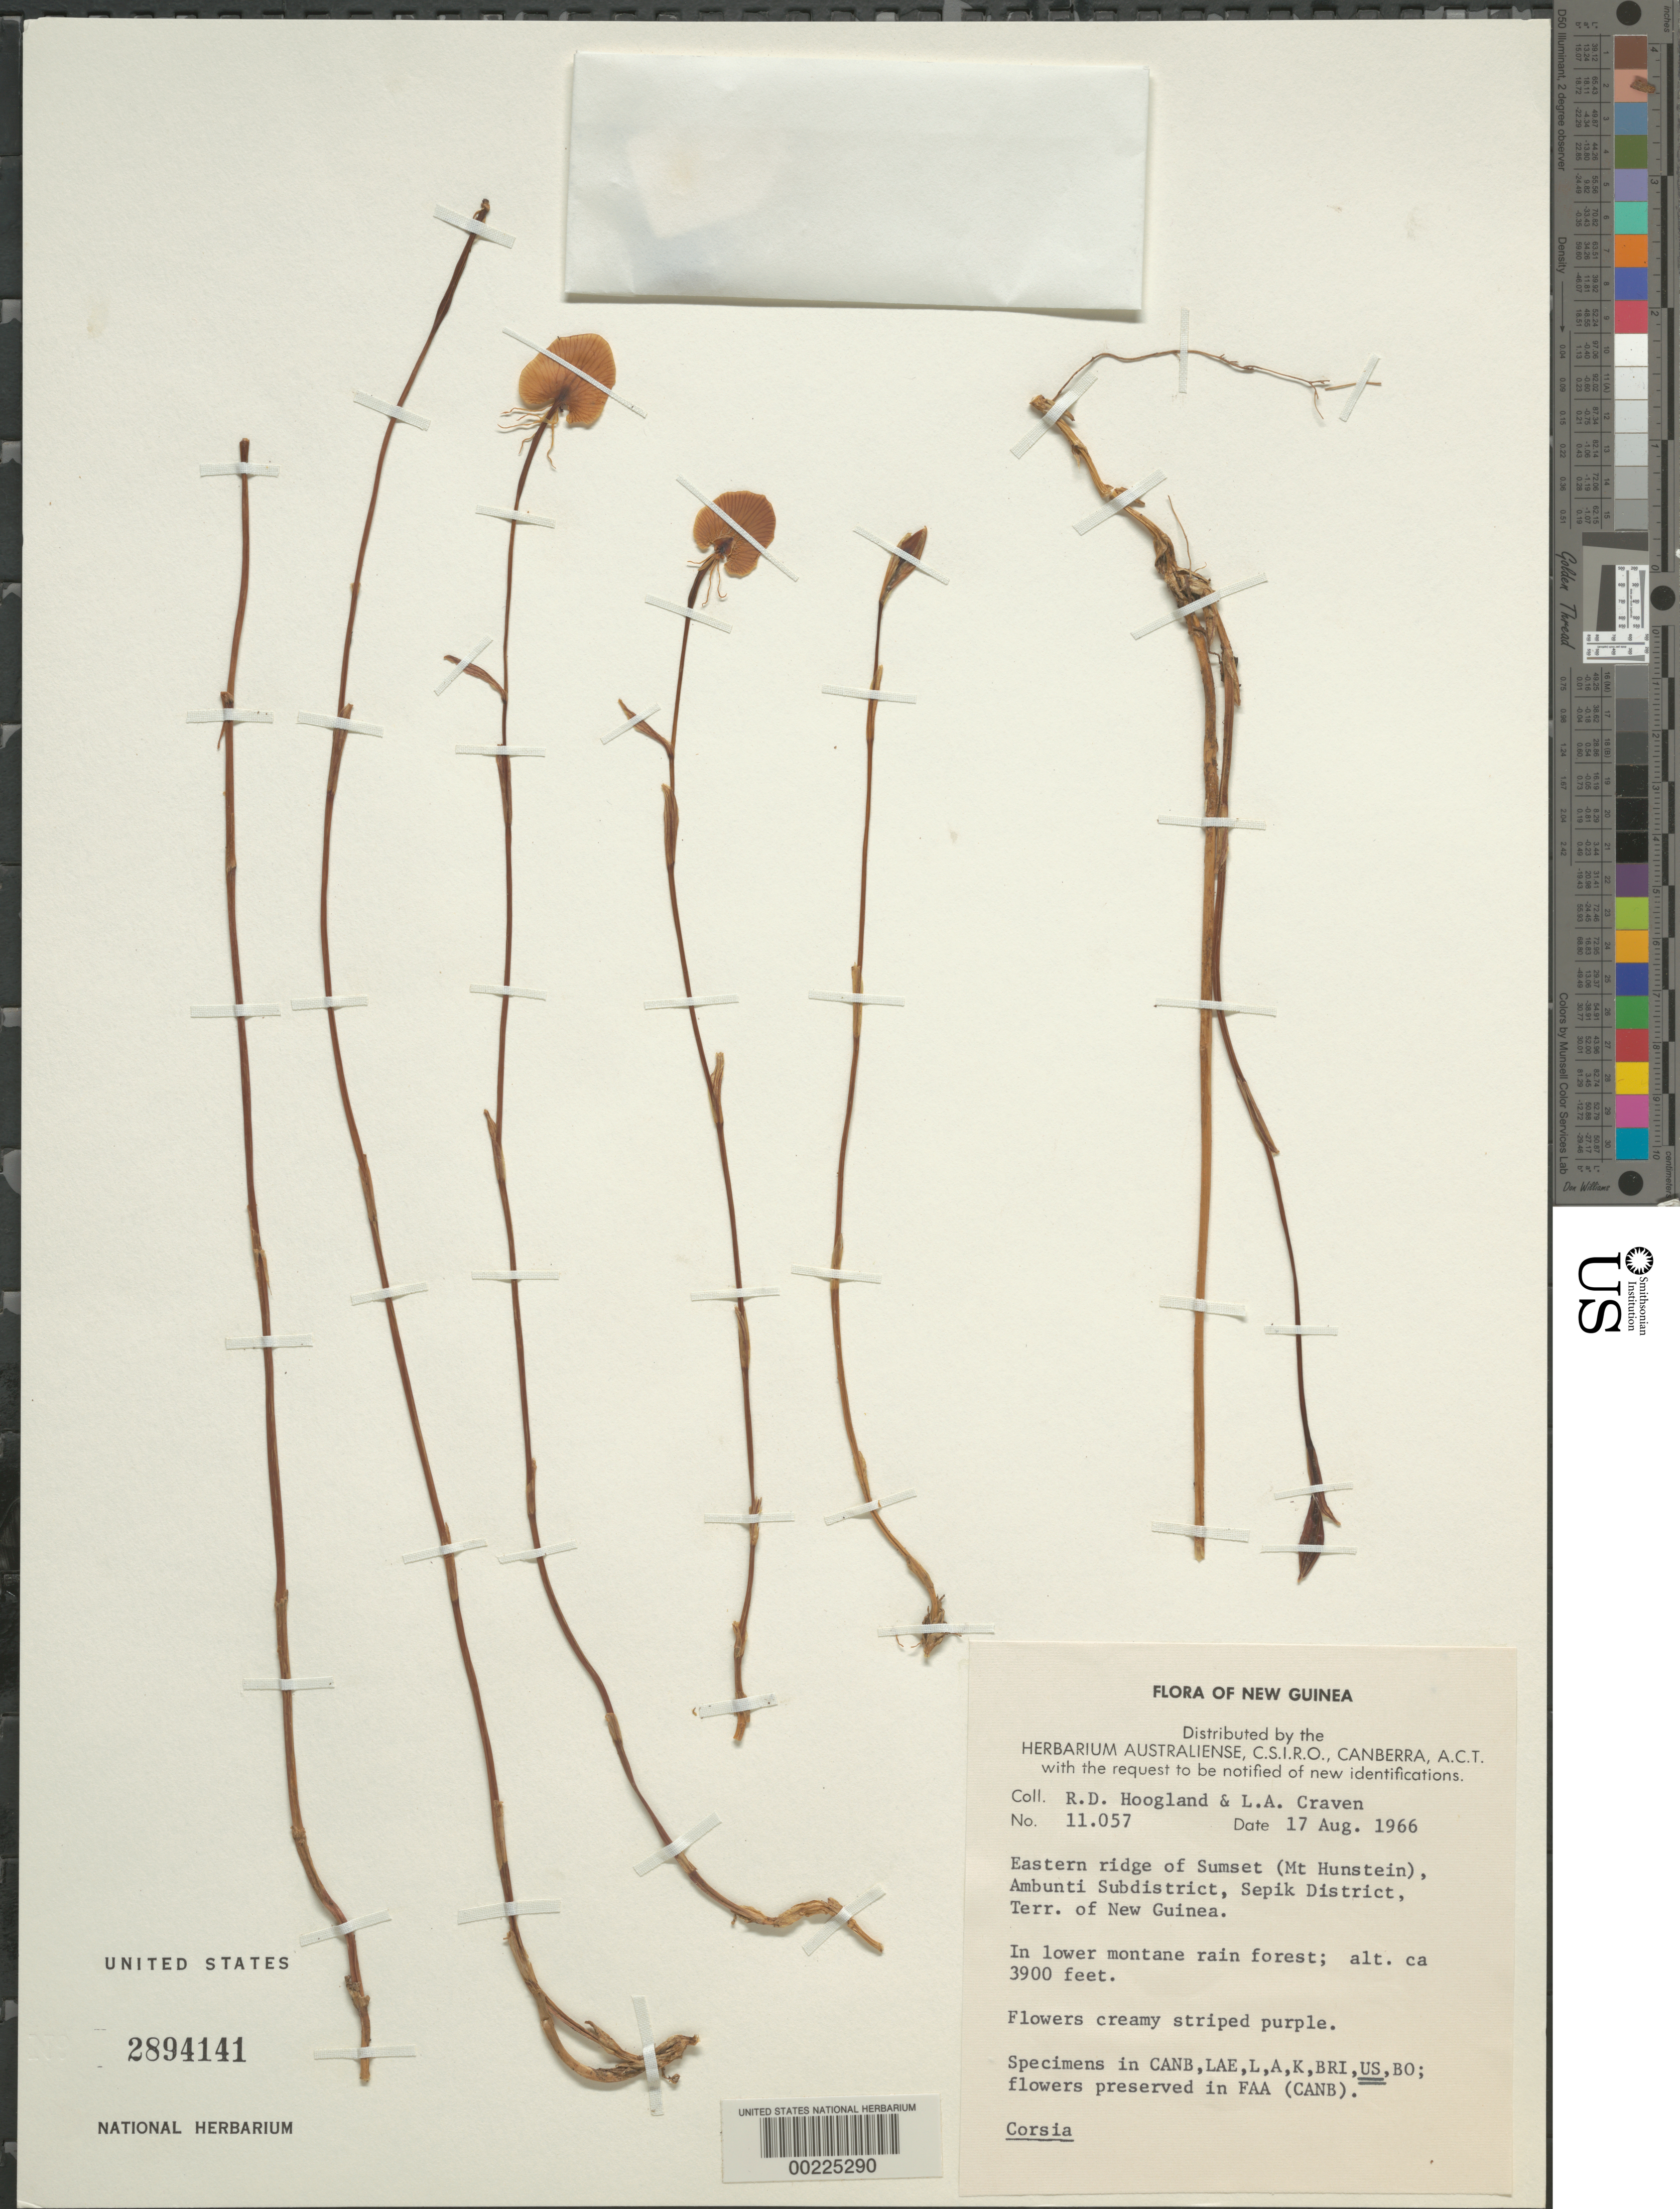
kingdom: Plantae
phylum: Tracheophyta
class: Liliopsida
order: Liliales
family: Corsiaceae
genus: Corsia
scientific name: Corsia sp.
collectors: R. D. Hoogland & L. A. Craven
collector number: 11057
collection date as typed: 17 Aug 1966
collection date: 1966-08-17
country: Papua New Guinea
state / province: East Sepik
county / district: Ambunti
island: New Guinea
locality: Sepik dist., eastern ridge of sumset (mt. hunstein)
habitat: Lower montane rain forest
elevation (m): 1189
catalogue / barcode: US 2894141